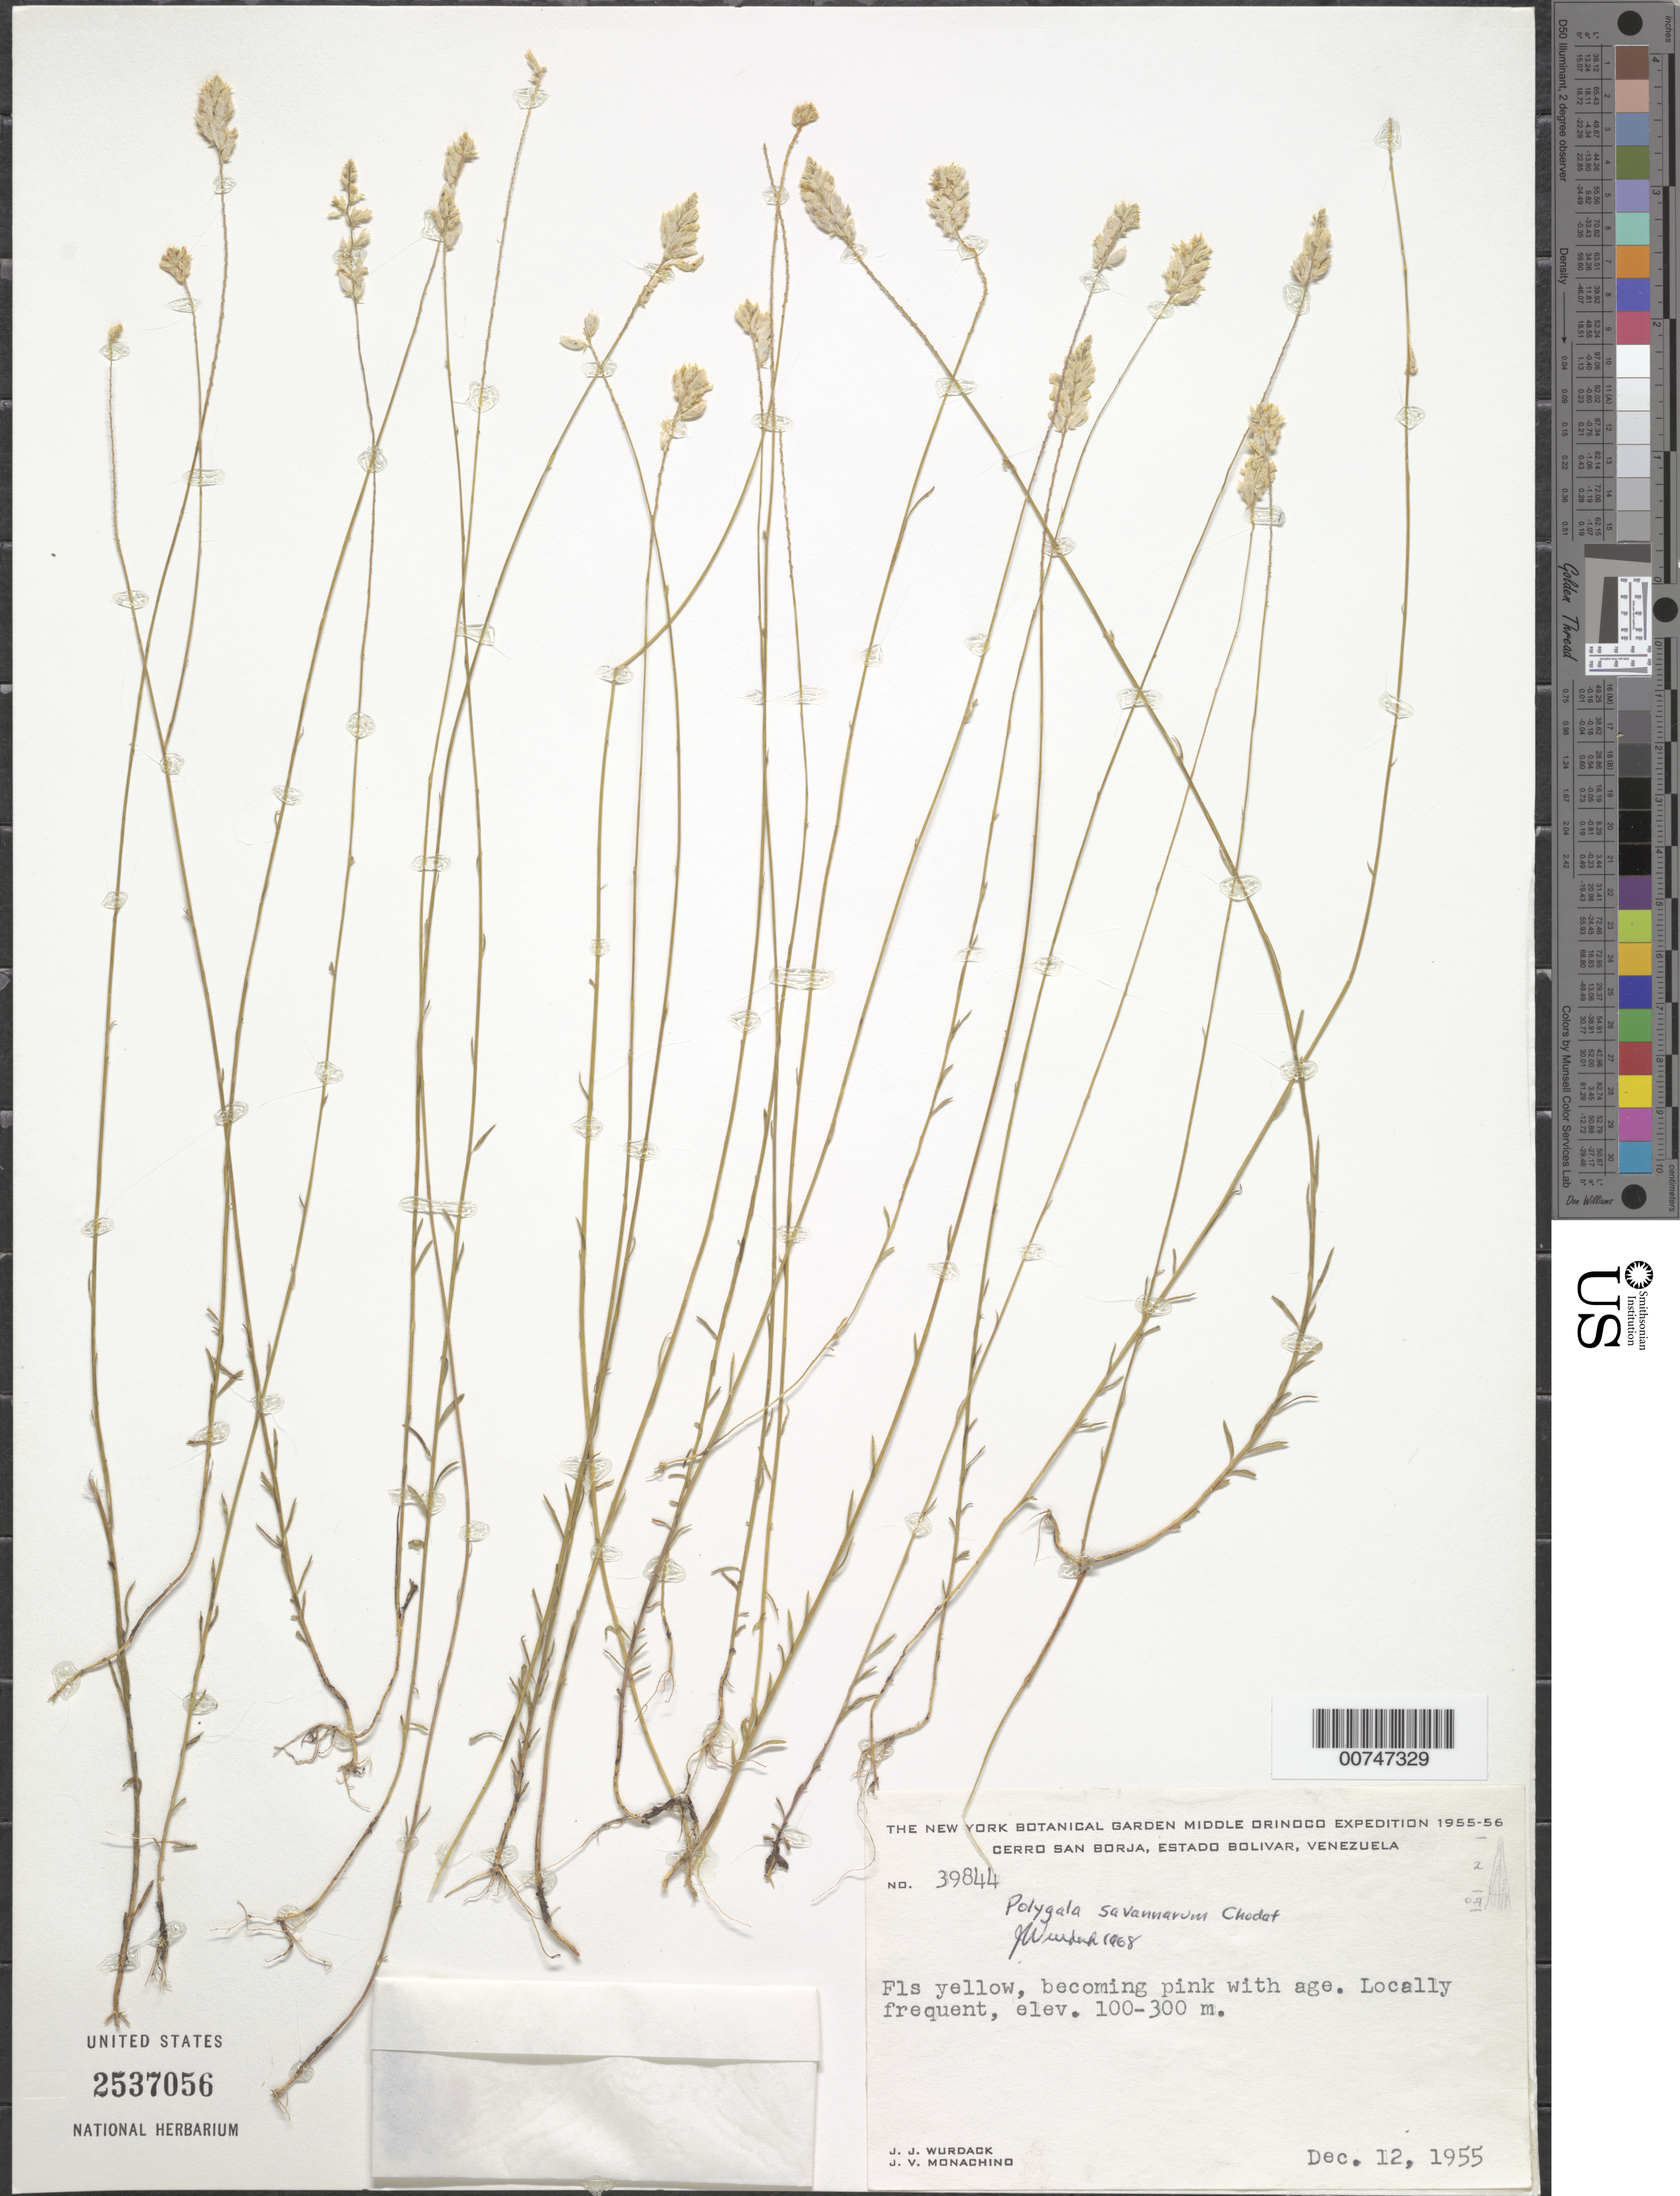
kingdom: Plantae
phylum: Tracheophyta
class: Magnoliopsida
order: Fabales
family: Polygalaceae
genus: Polygala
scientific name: Polygala savannarum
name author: Chodat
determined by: Wurdack, John J., (US), US (UNITED STATES)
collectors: J. J. Wurdack & J. V. Monachino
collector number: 39844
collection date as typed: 12-Dec-55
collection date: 1955-12-12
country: Venezuela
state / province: Bolívar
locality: Cerro San Borja, Río Orinoco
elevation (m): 100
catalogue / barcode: US 2537056